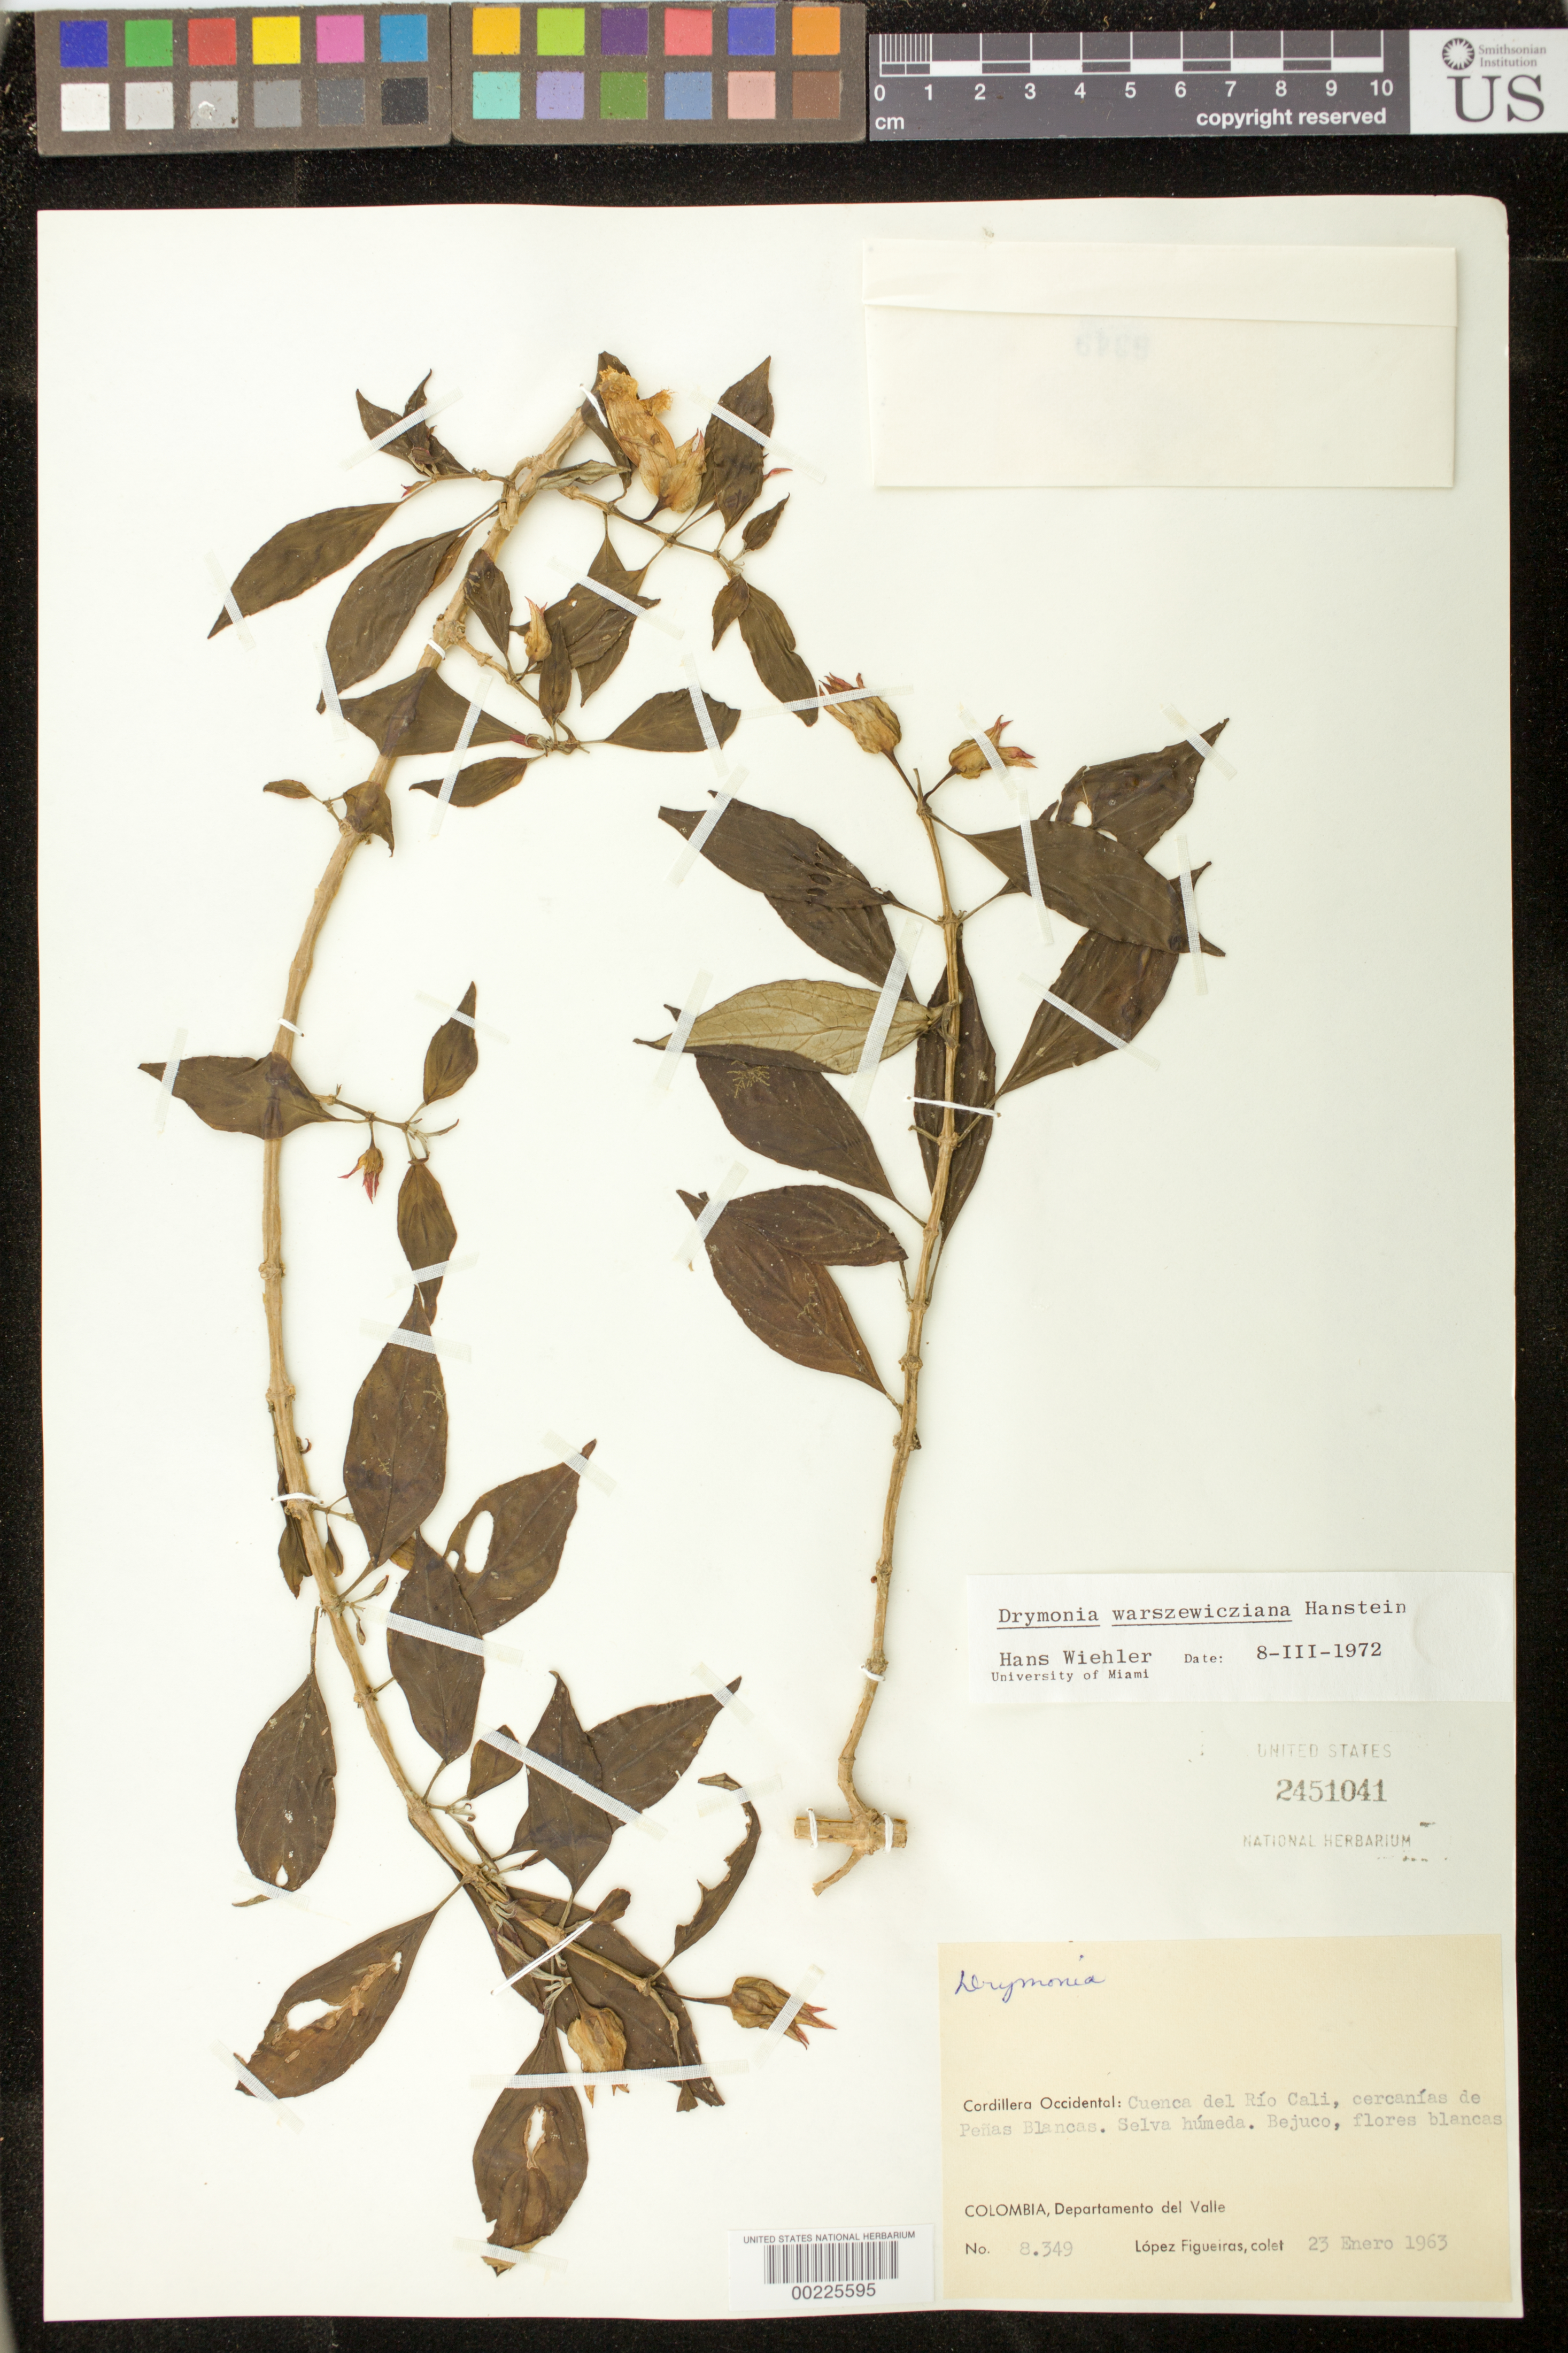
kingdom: Plantae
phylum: Tracheophyta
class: Magnoliopsida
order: Lamiales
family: Gesneriaceae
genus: Drymonia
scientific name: Drymonia warszewicziana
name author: Hanst.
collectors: M. López Figueiras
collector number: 8349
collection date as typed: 23 Jan 1963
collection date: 1963-01-23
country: Colombia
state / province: Valle del Cauca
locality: Cordillera Occidental, river basin of Rio Cali, vicinity of Penas Blancas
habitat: Humid forest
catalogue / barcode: US 2451041